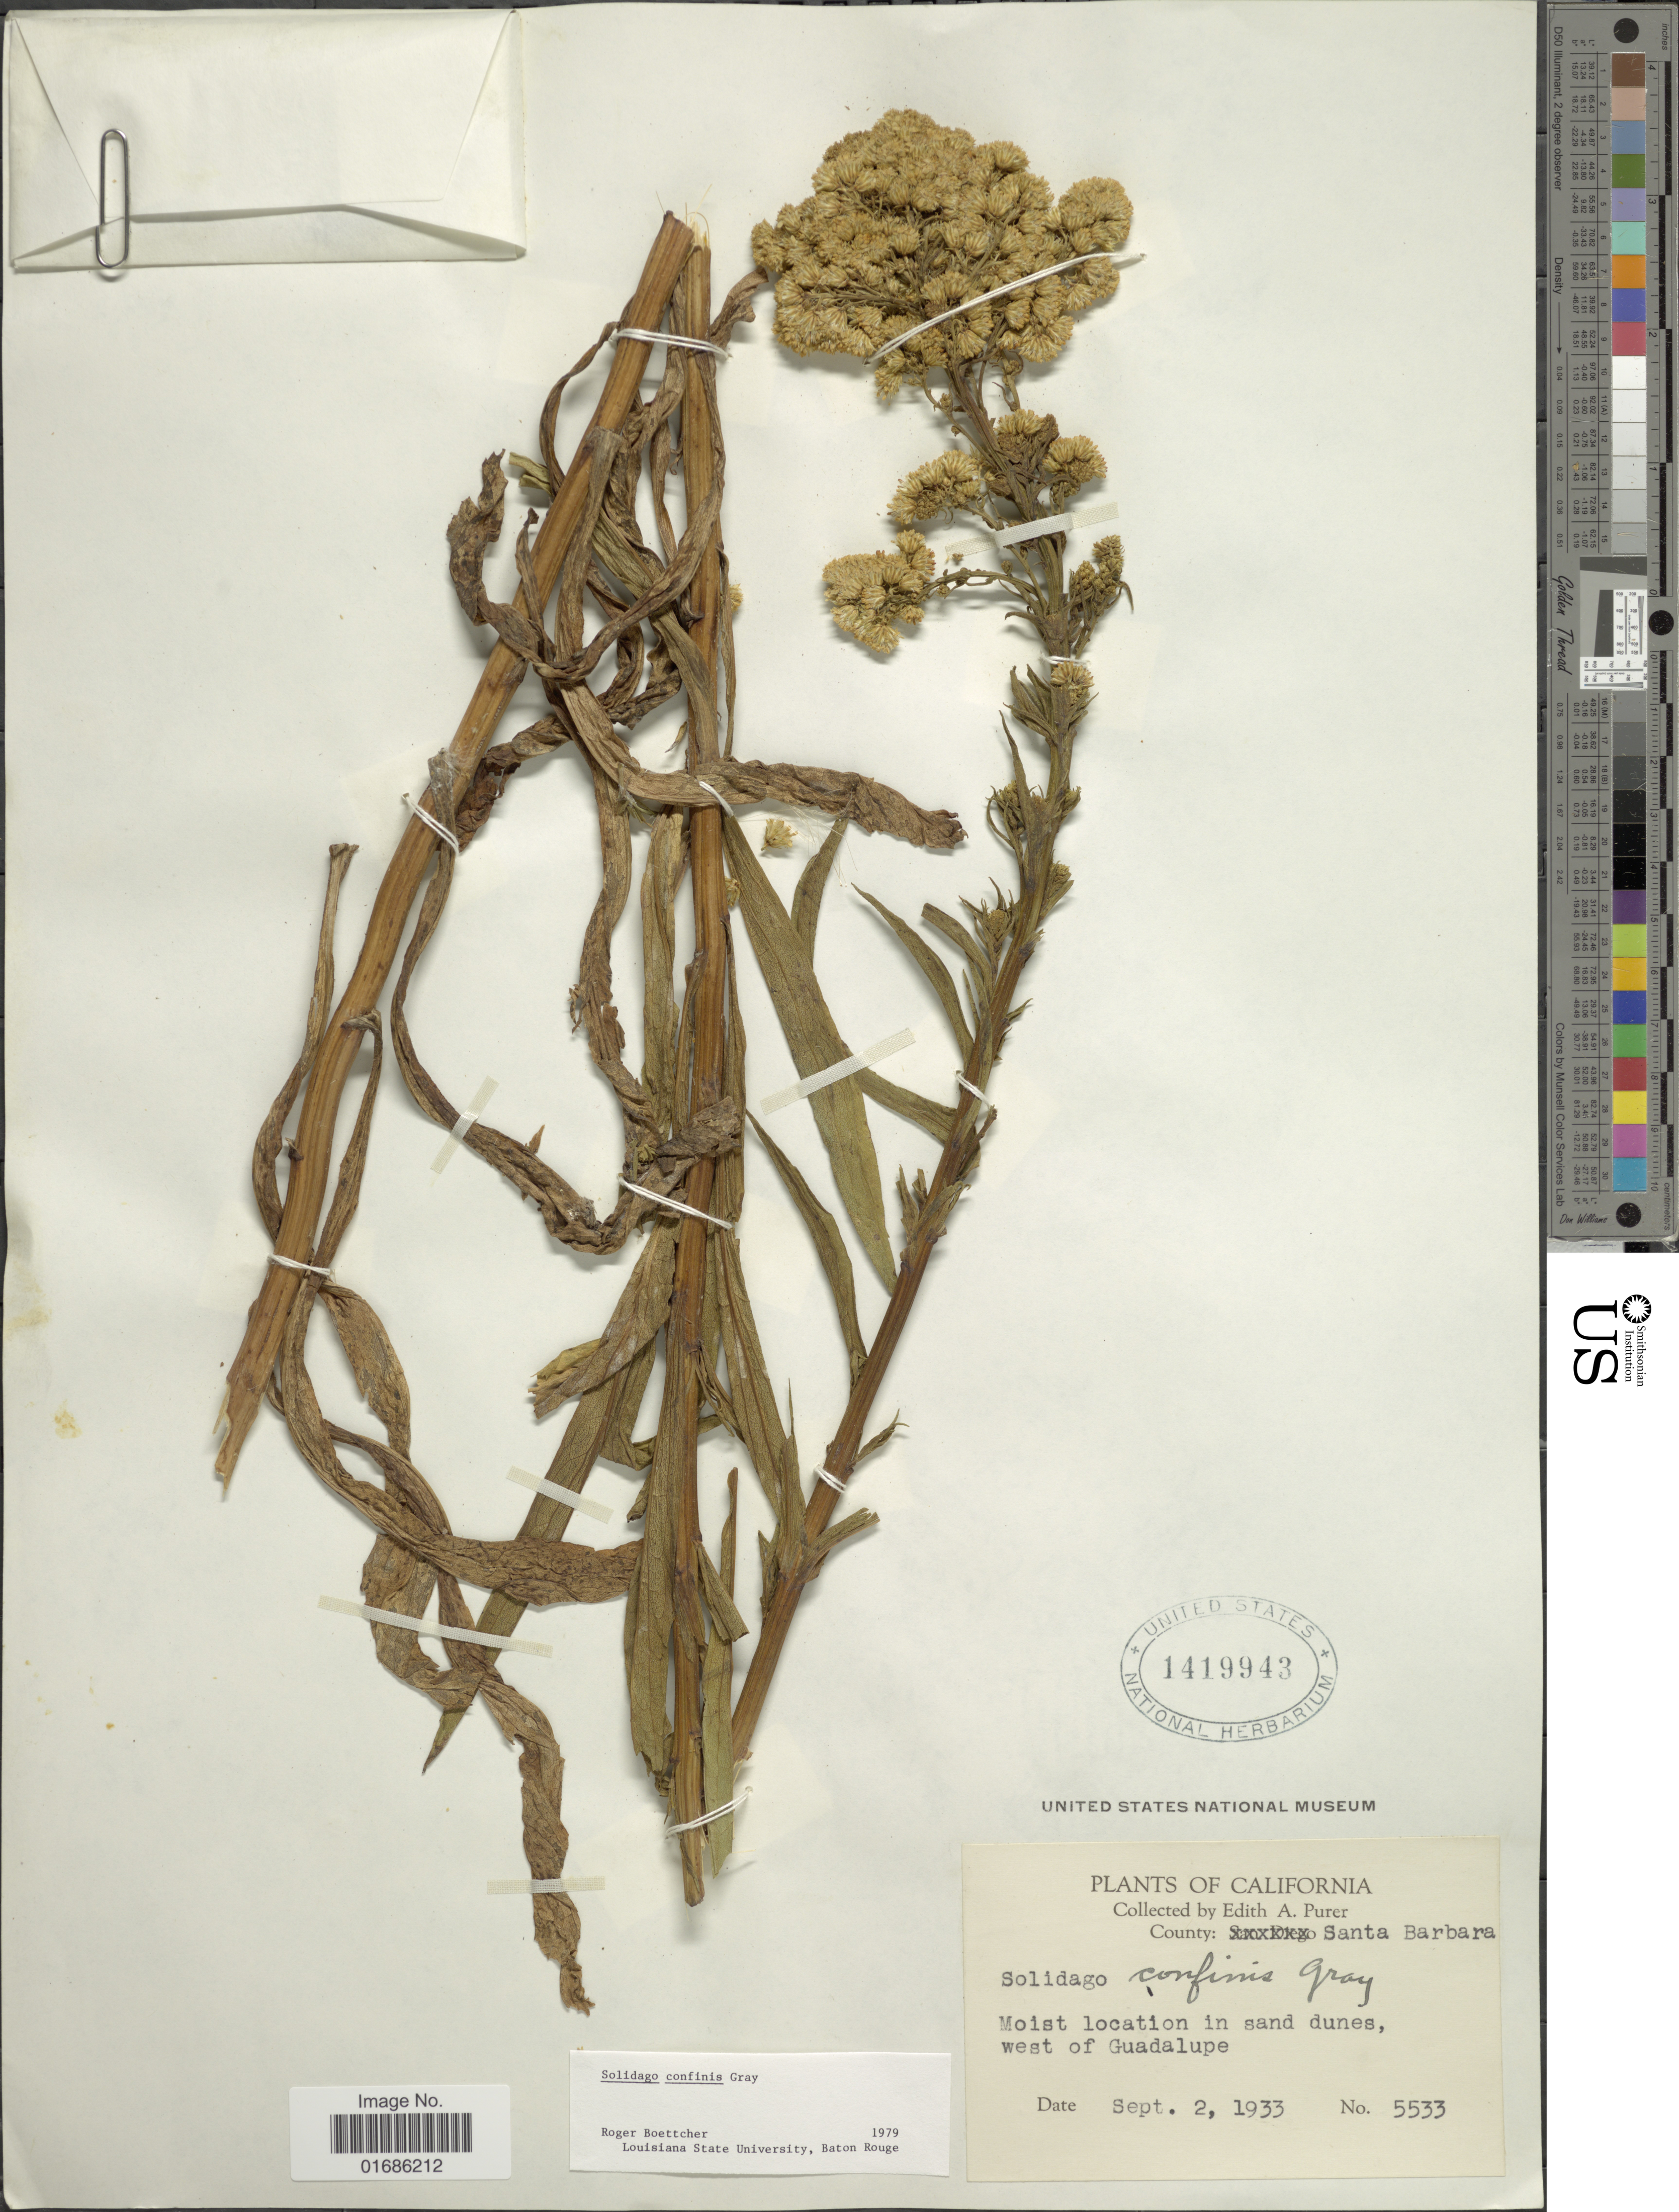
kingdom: Plantae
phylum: Tracheophyta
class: Magnoliopsida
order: Asterales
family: Asteraceae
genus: Solidago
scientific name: Solidago confinis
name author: A. Gray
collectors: E. Purer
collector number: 5533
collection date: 1933-09-02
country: United States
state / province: California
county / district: Santa Barbara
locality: County: Santa Barbara, West of Guadalupe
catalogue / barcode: US 1419943